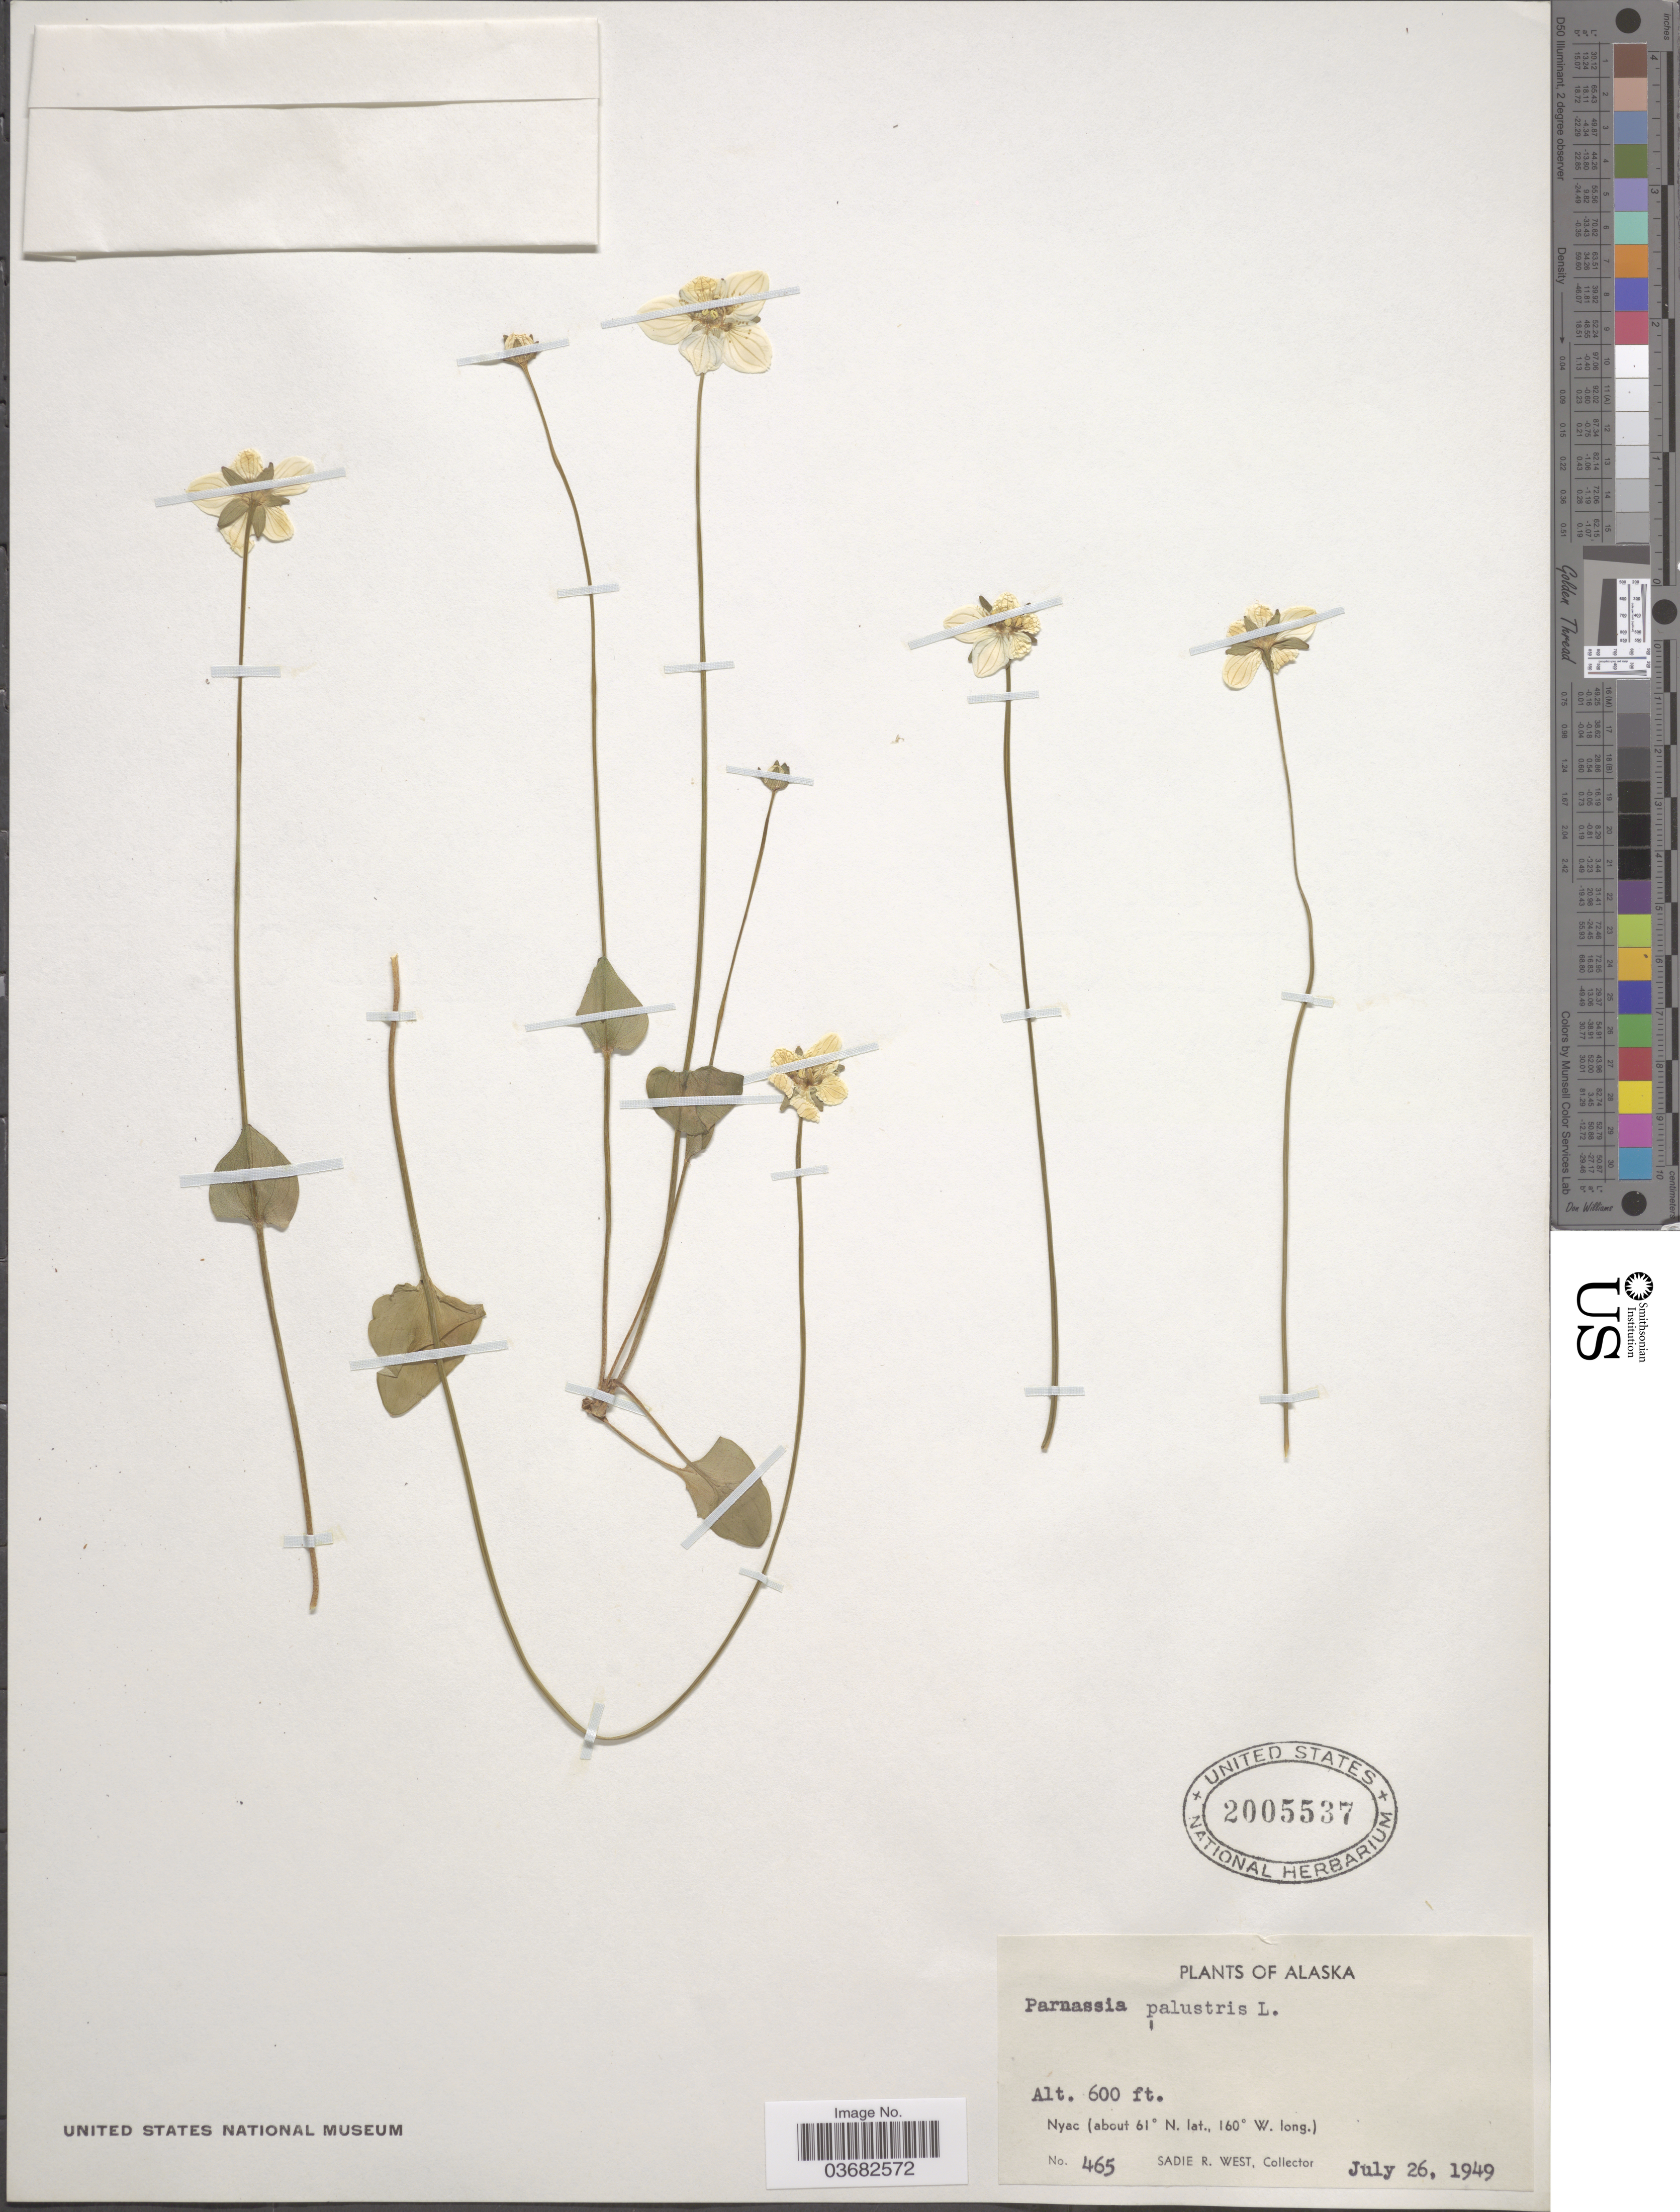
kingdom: Plantae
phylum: Tracheophyta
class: Magnoliopsida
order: Celastrales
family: Parnassiaceae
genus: Parnassia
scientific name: Parnassia palustris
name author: L.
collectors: S. R. West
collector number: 465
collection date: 1949-07-26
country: United States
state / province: Alaska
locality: Nyac.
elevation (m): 183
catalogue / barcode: US 2005537